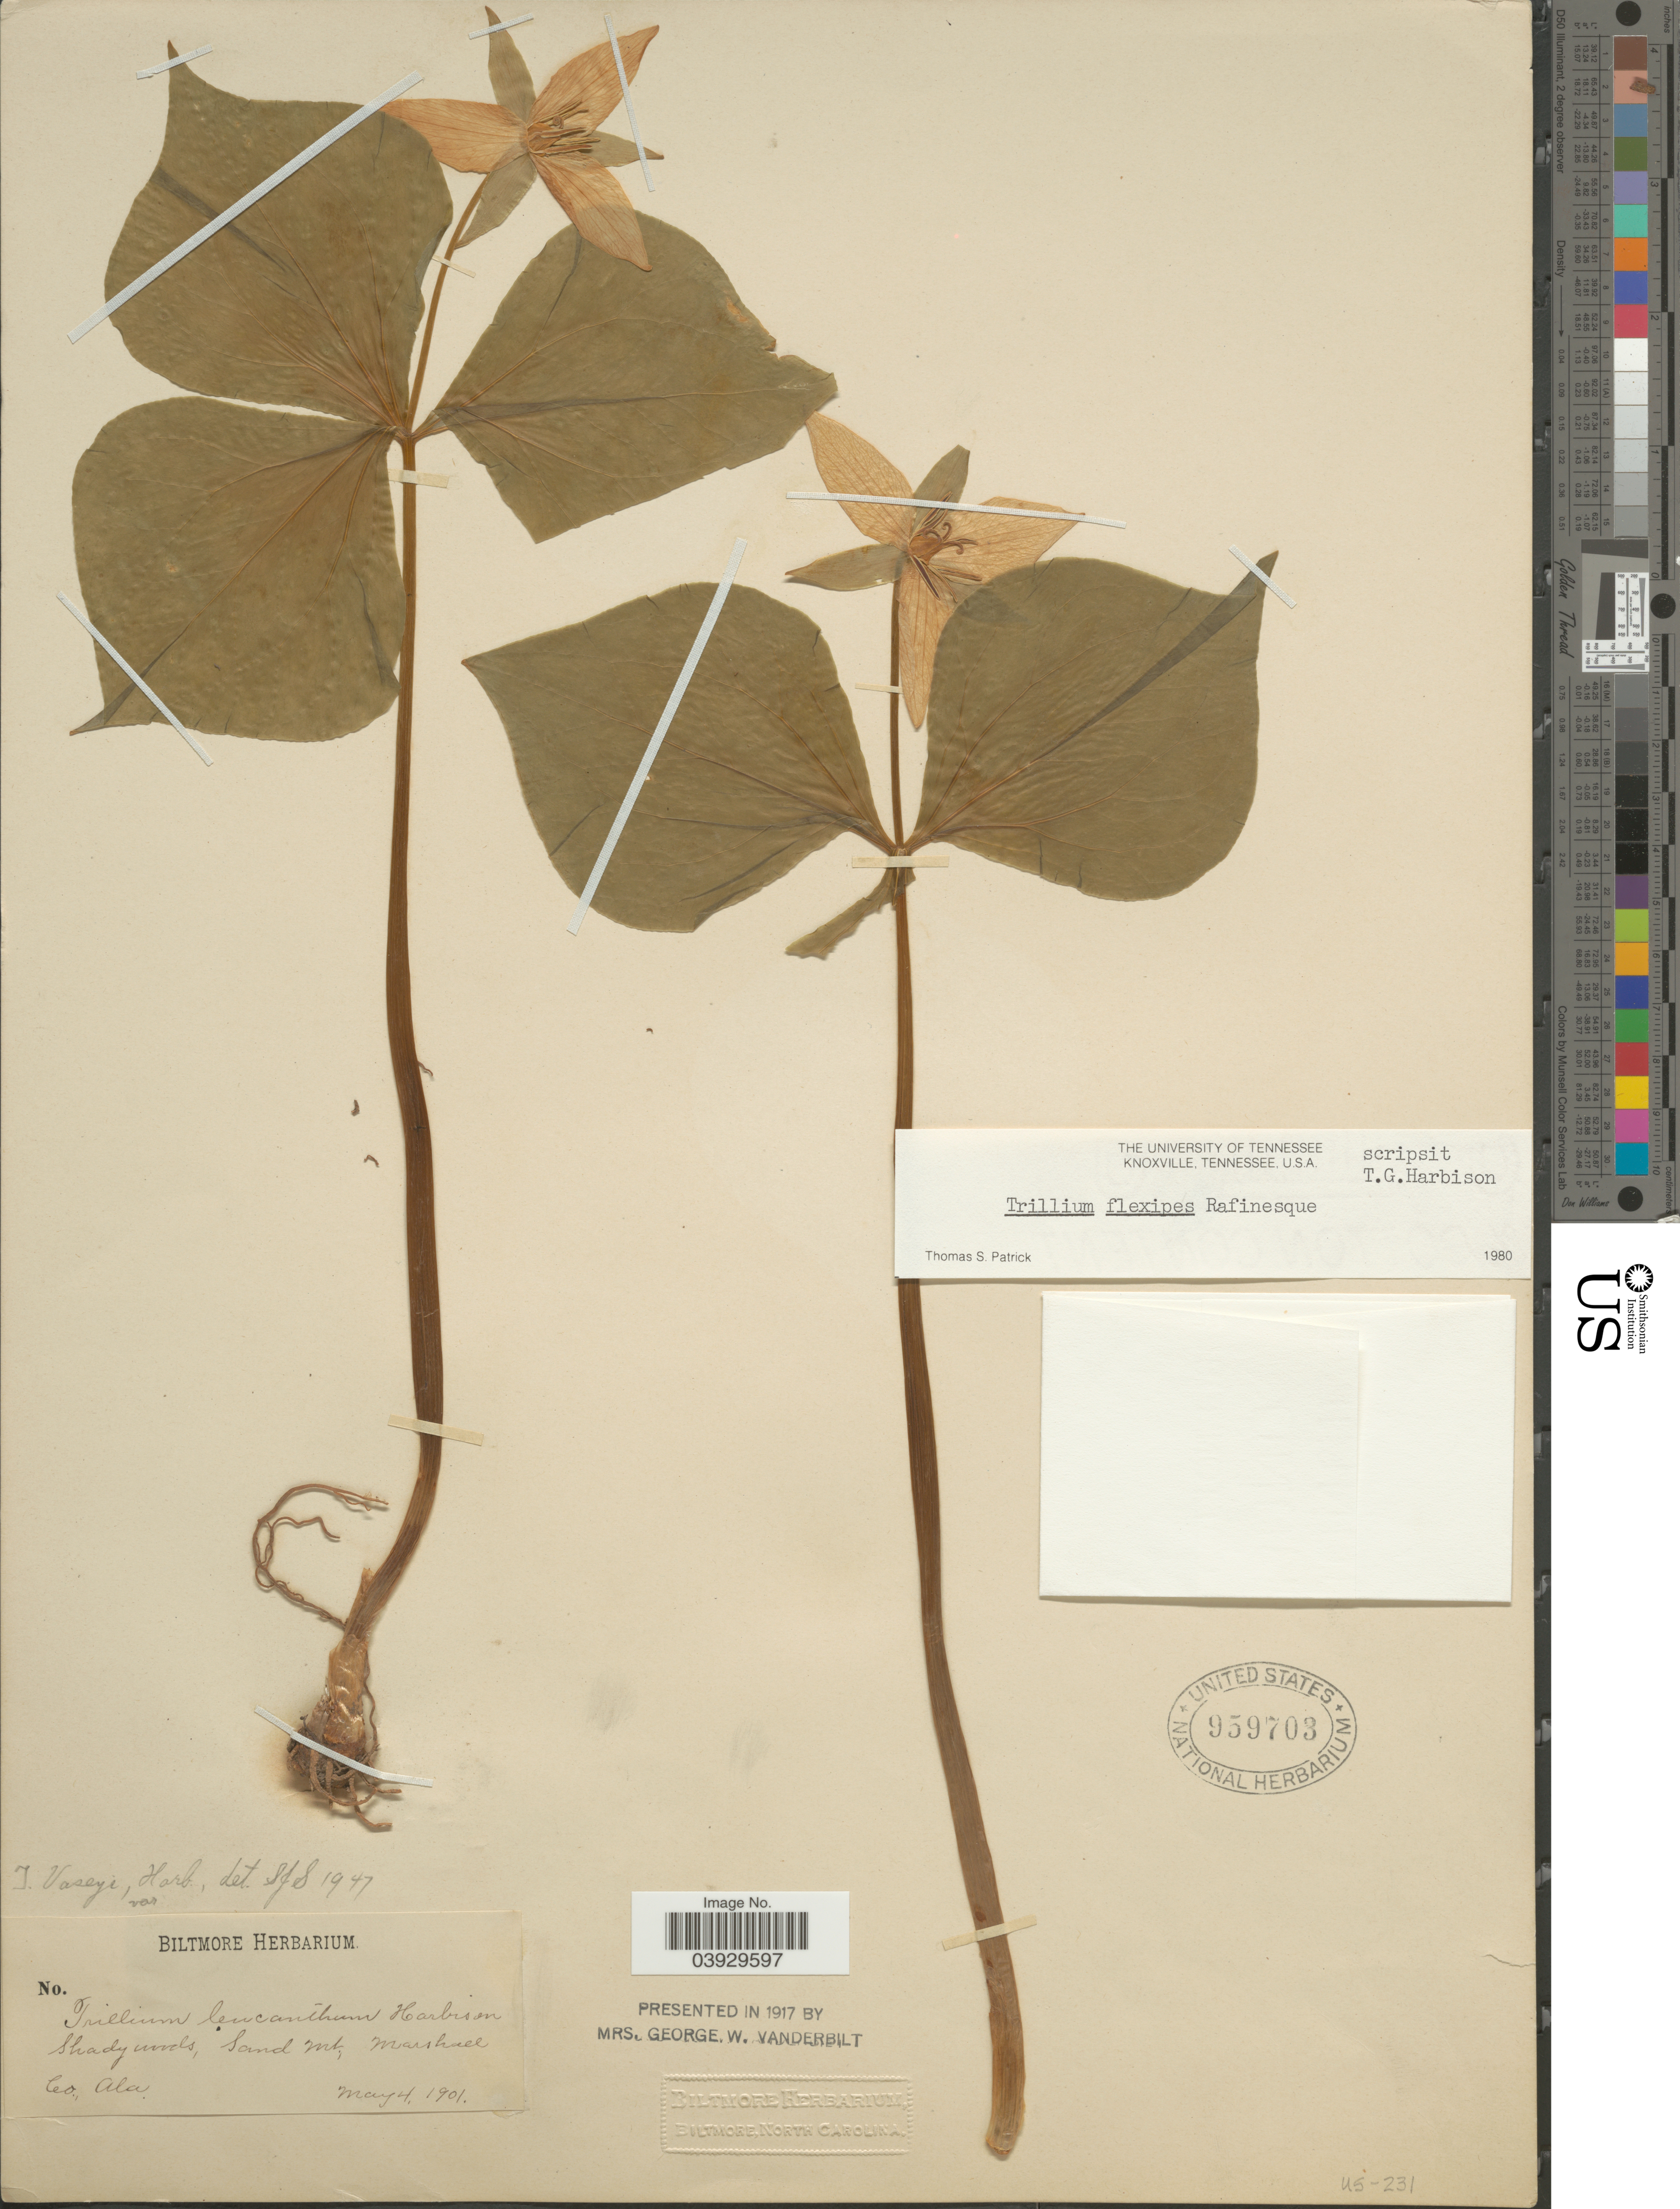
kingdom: Plantae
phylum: Tracheophyta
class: Liliopsida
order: Liliales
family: Melanthiaceae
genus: Trillium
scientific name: Trillium flexipes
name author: Raf.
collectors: ex herb. Biltmore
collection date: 1901-05-04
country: United States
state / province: Alabama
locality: Sand Mt., Marshall Co.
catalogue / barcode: US 959703